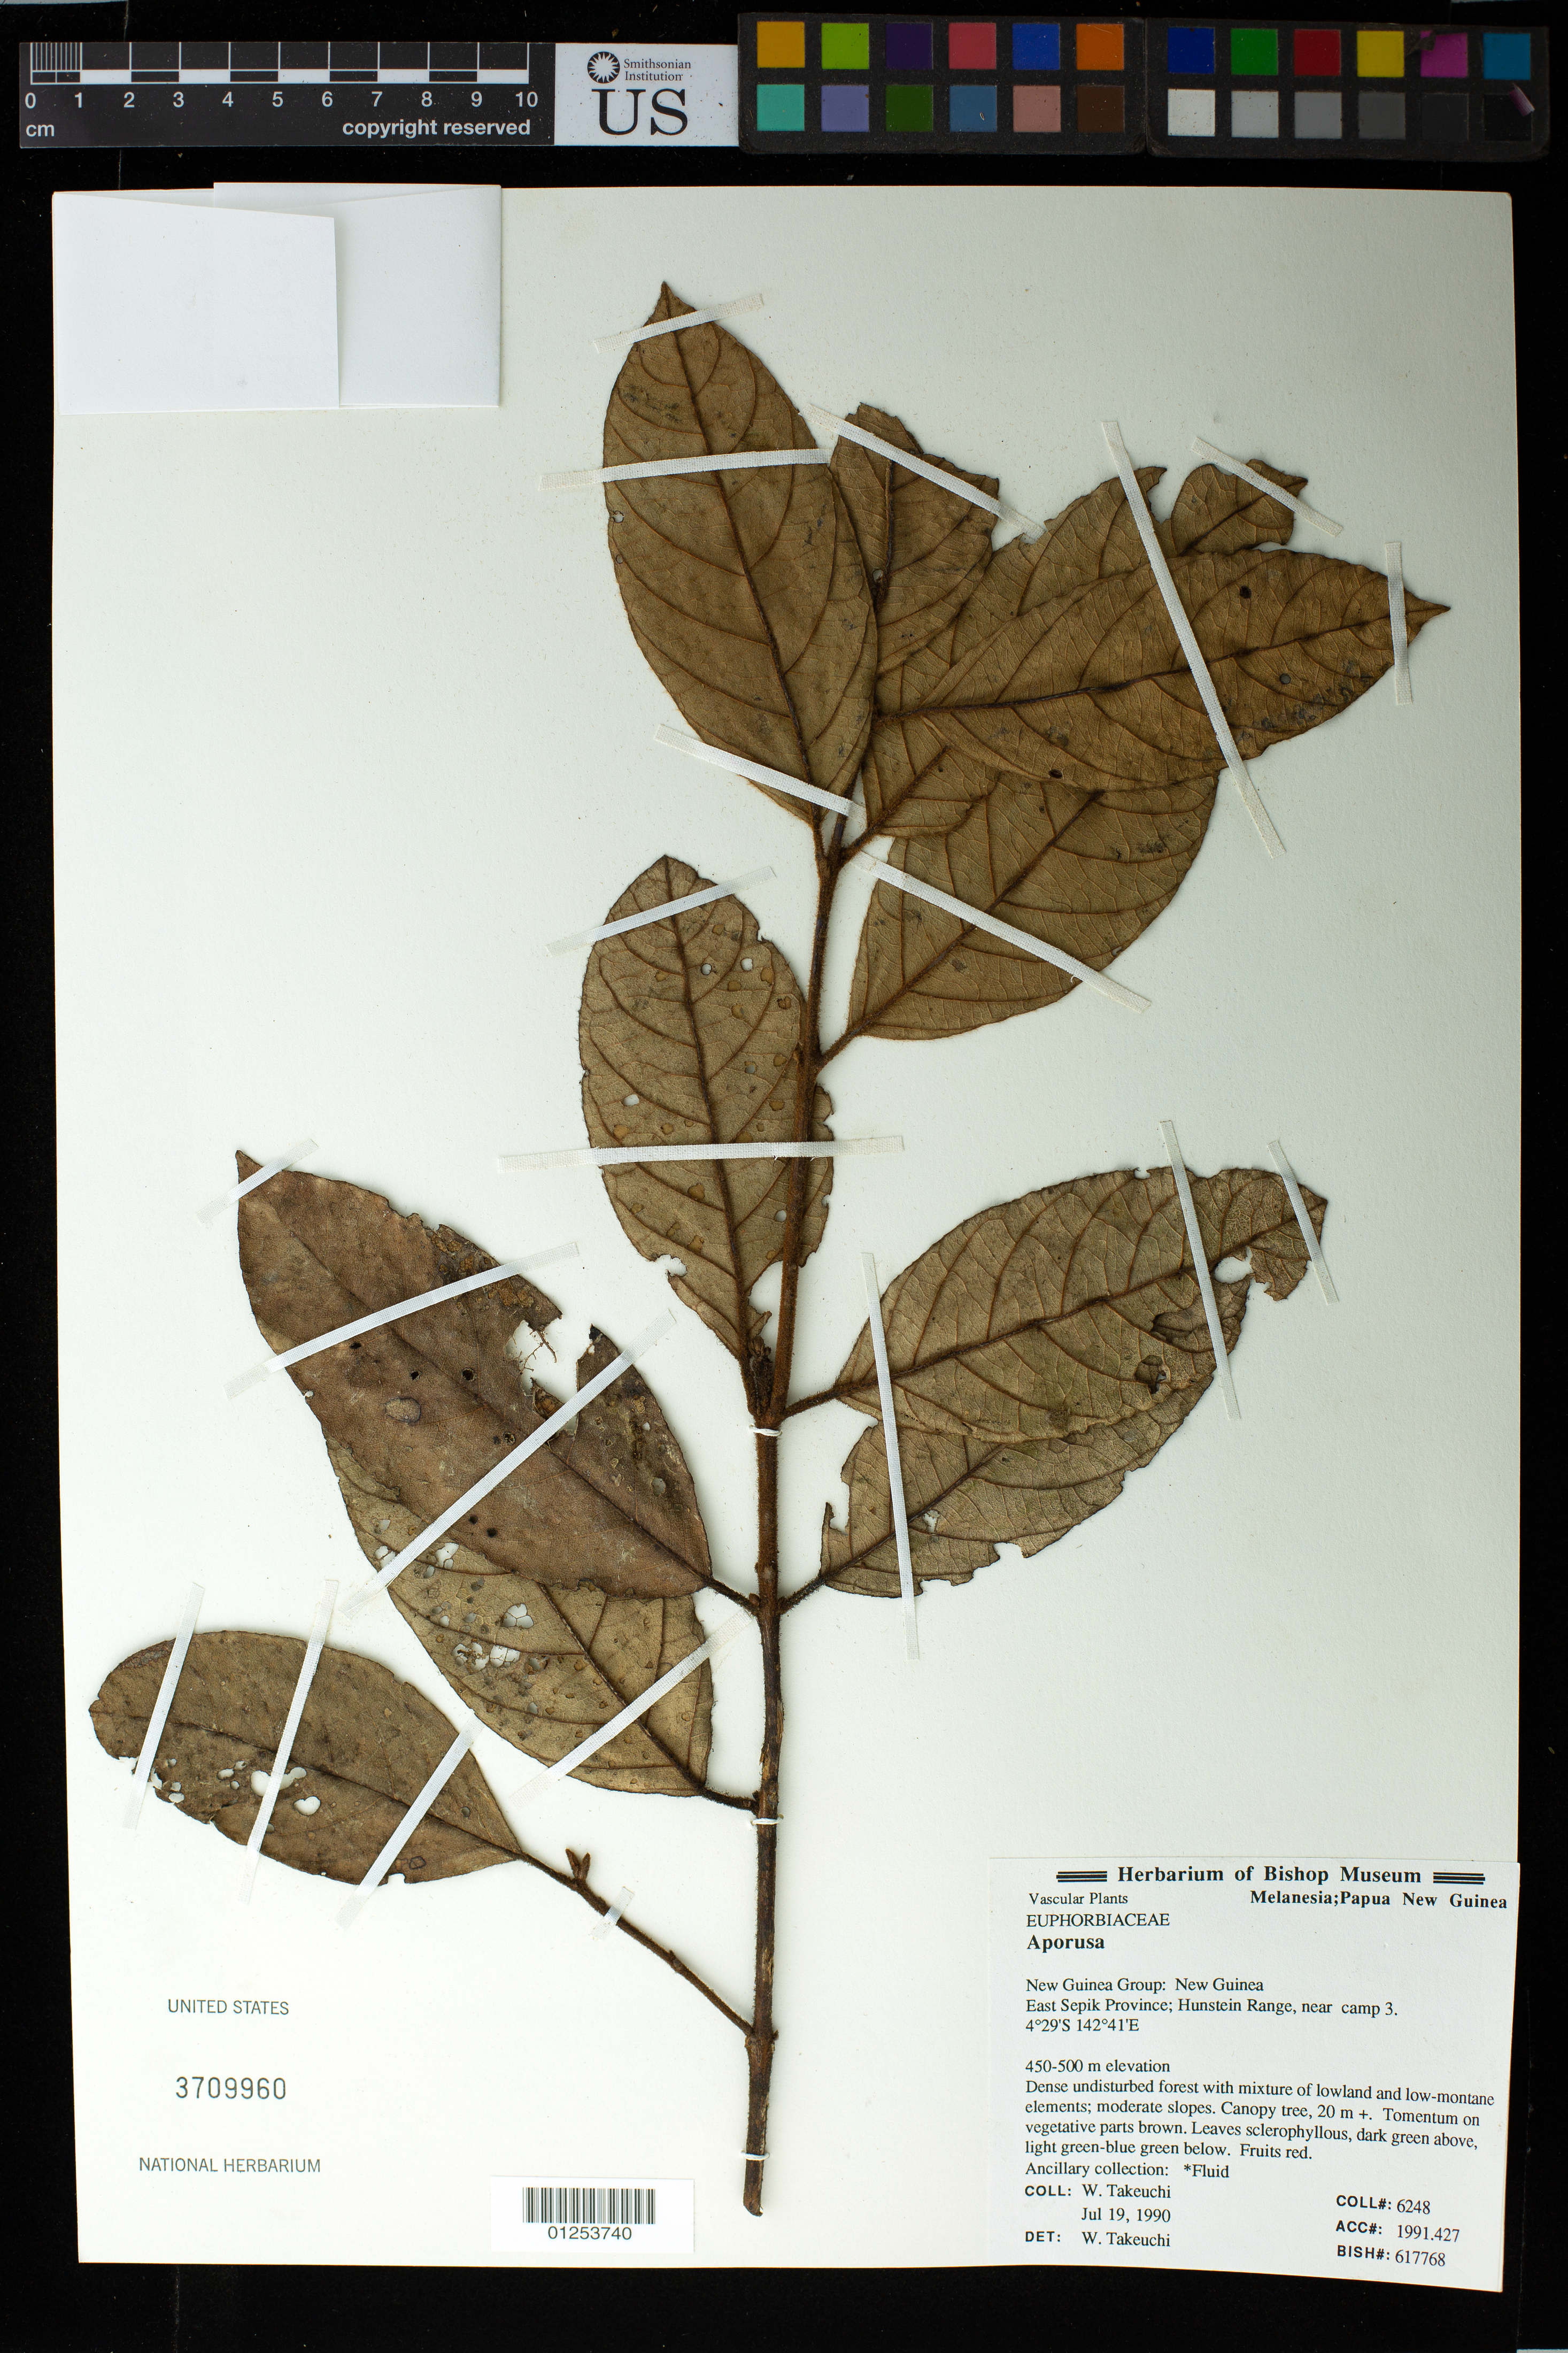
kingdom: Plantae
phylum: Tracheophyta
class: Magnoliopsida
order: Malpighiales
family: Phyllanthaceae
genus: Aporosa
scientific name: Aporosa sp.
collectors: W. Takeuchi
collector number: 6248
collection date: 1990-07-19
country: Papua New Guinea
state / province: East Sepik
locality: Hunstein Range, near camp 3.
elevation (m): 450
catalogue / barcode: US 3709960